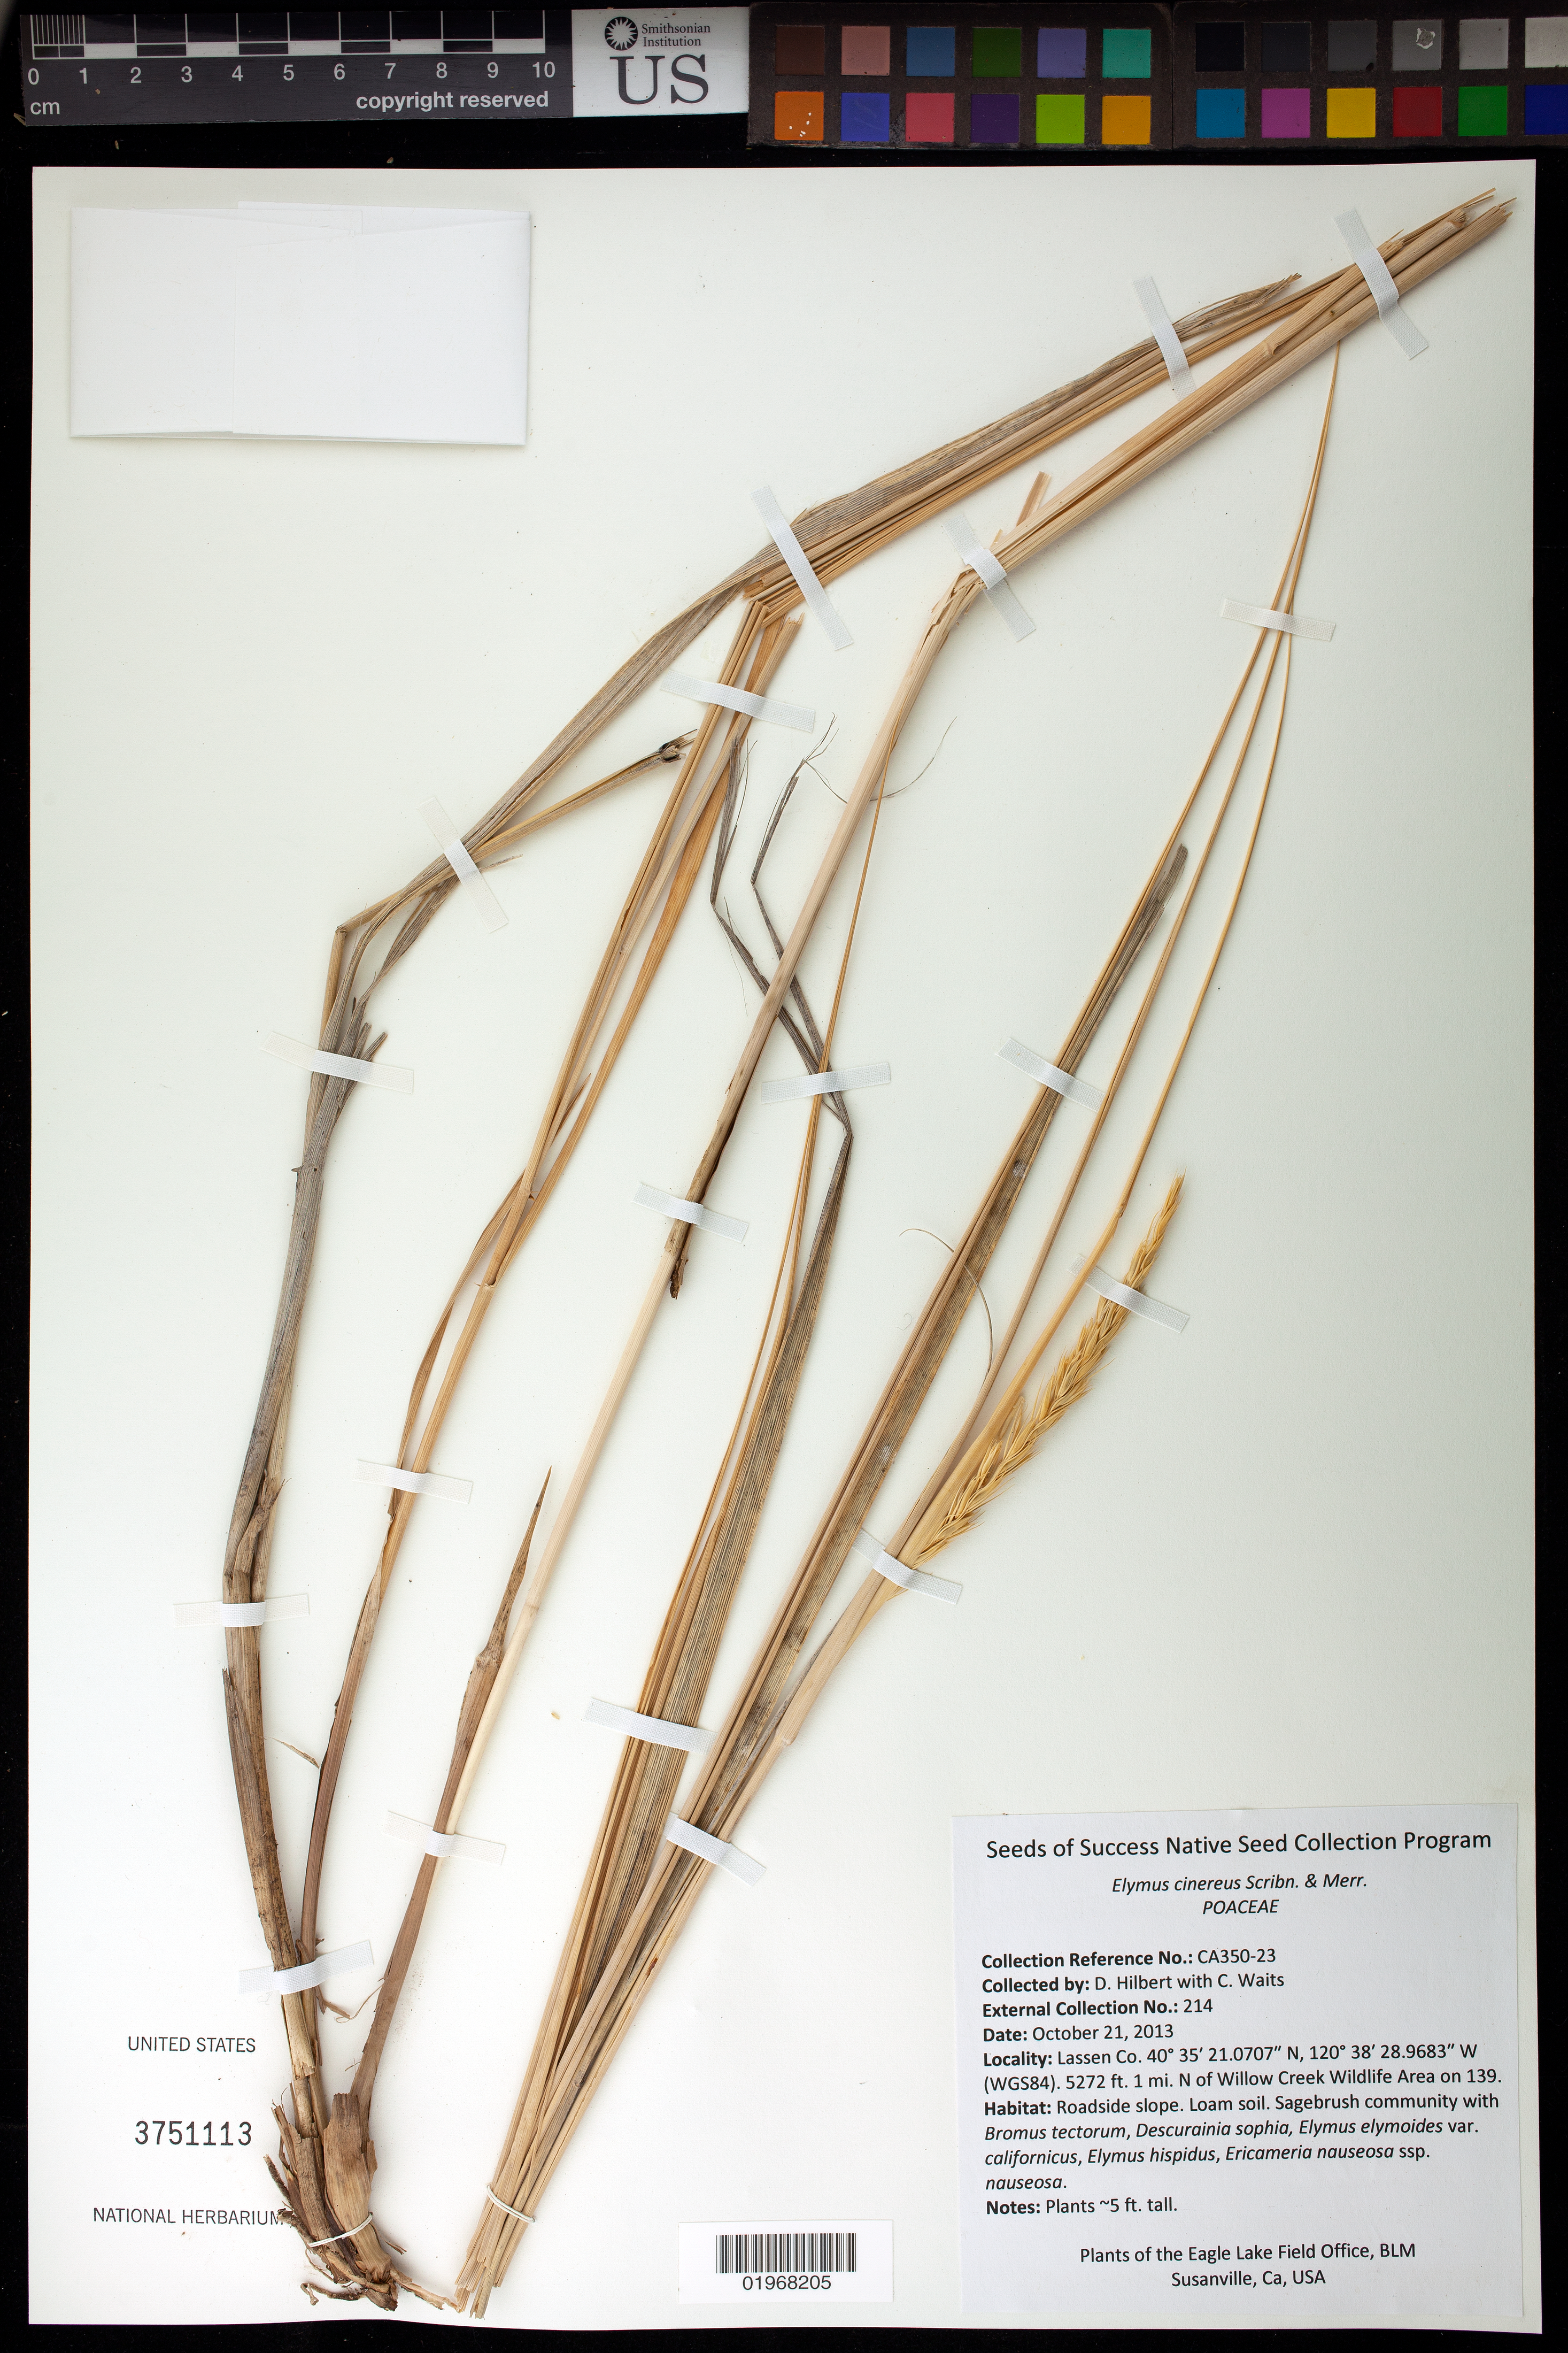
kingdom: Plantae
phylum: Tracheophyta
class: Liliopsida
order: Poales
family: Poaceae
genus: Elymus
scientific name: Elymus cinereus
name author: Scribn. & Merr.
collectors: D. Hilbert & C. Waits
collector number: CA350-23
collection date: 2013-10-21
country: United States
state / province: California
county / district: Lassen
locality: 1 mi. N of Willow Creek Wildlife Area on 139.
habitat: Roadside. Loam soil. Sagebrush community with Bromus tectorum, Elymus hispidus, ect.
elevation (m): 1607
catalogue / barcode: US 3751113